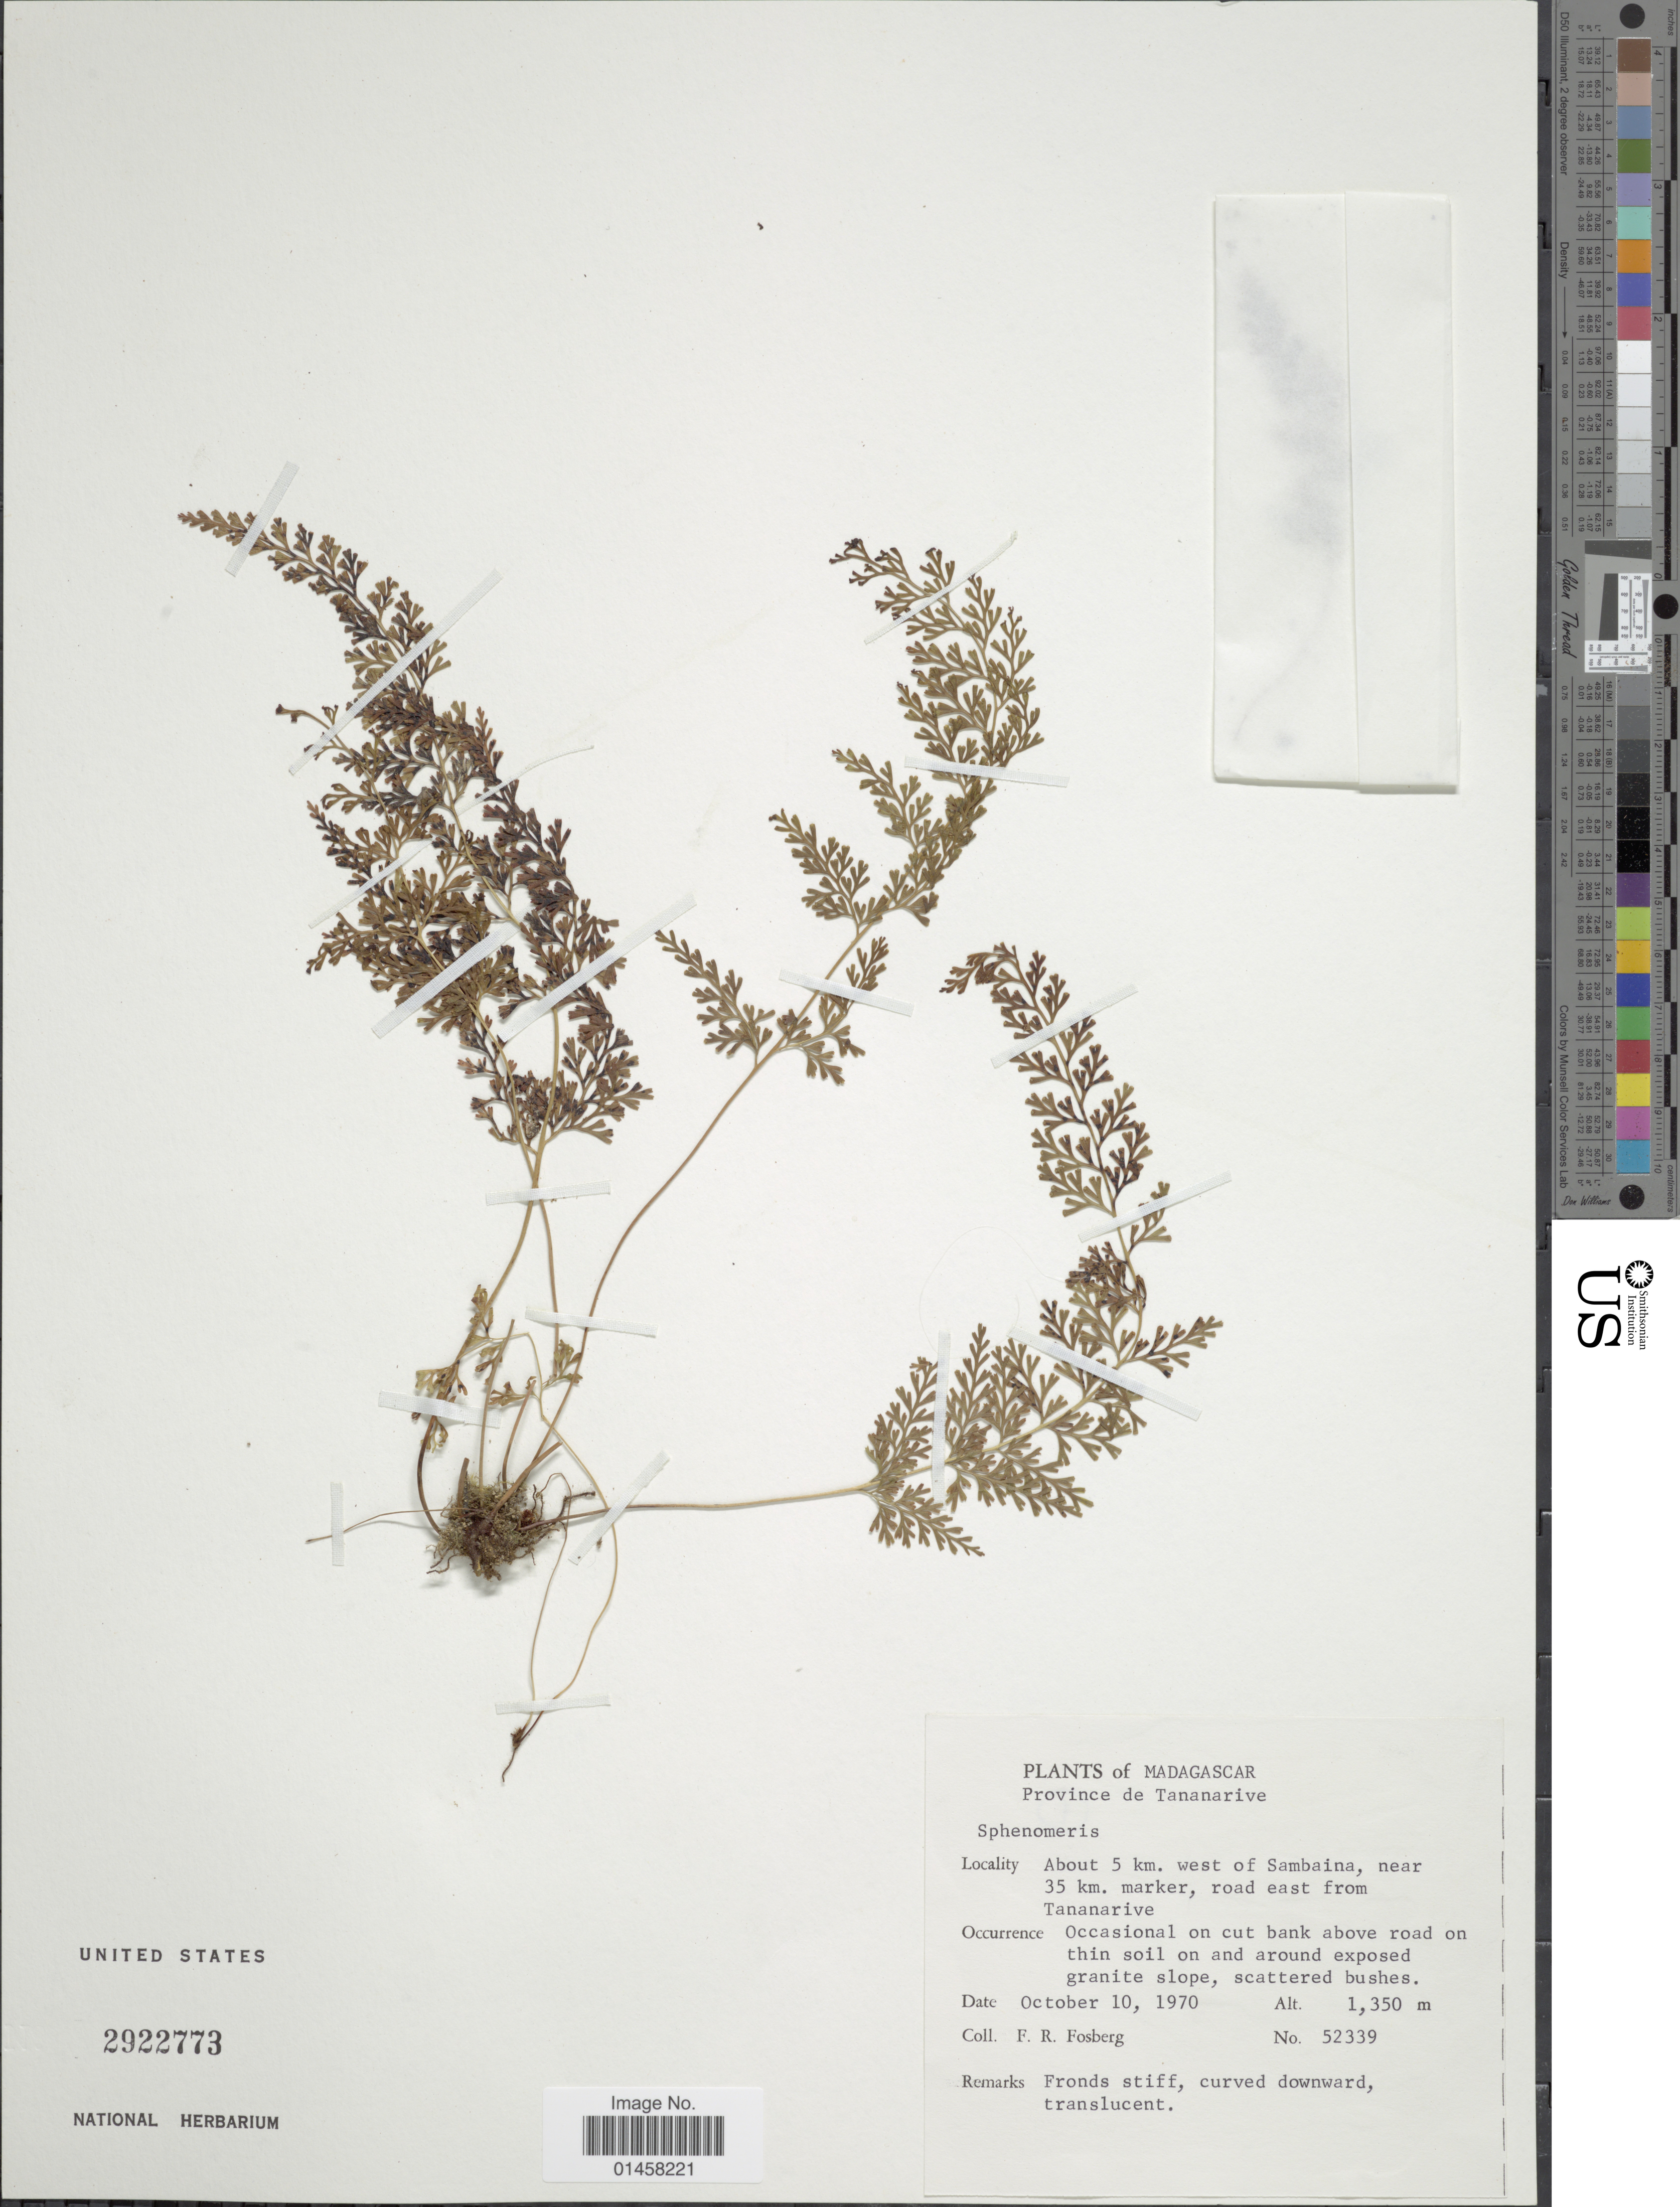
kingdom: Plantae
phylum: Tracheophyta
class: Polypodiopsida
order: Polypodiales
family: Lindsaeaceae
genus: Sphenomeris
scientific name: Sphenomeris chinensis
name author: (L.) Maxon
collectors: F. R. Fosberg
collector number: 52339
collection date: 1970-10-10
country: Madagascar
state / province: Analamanga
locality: Province de Tananarive. About 5 km. west of Sambaina, near 35 km, marker, road east from Tananarive.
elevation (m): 1350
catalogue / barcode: US 2922773